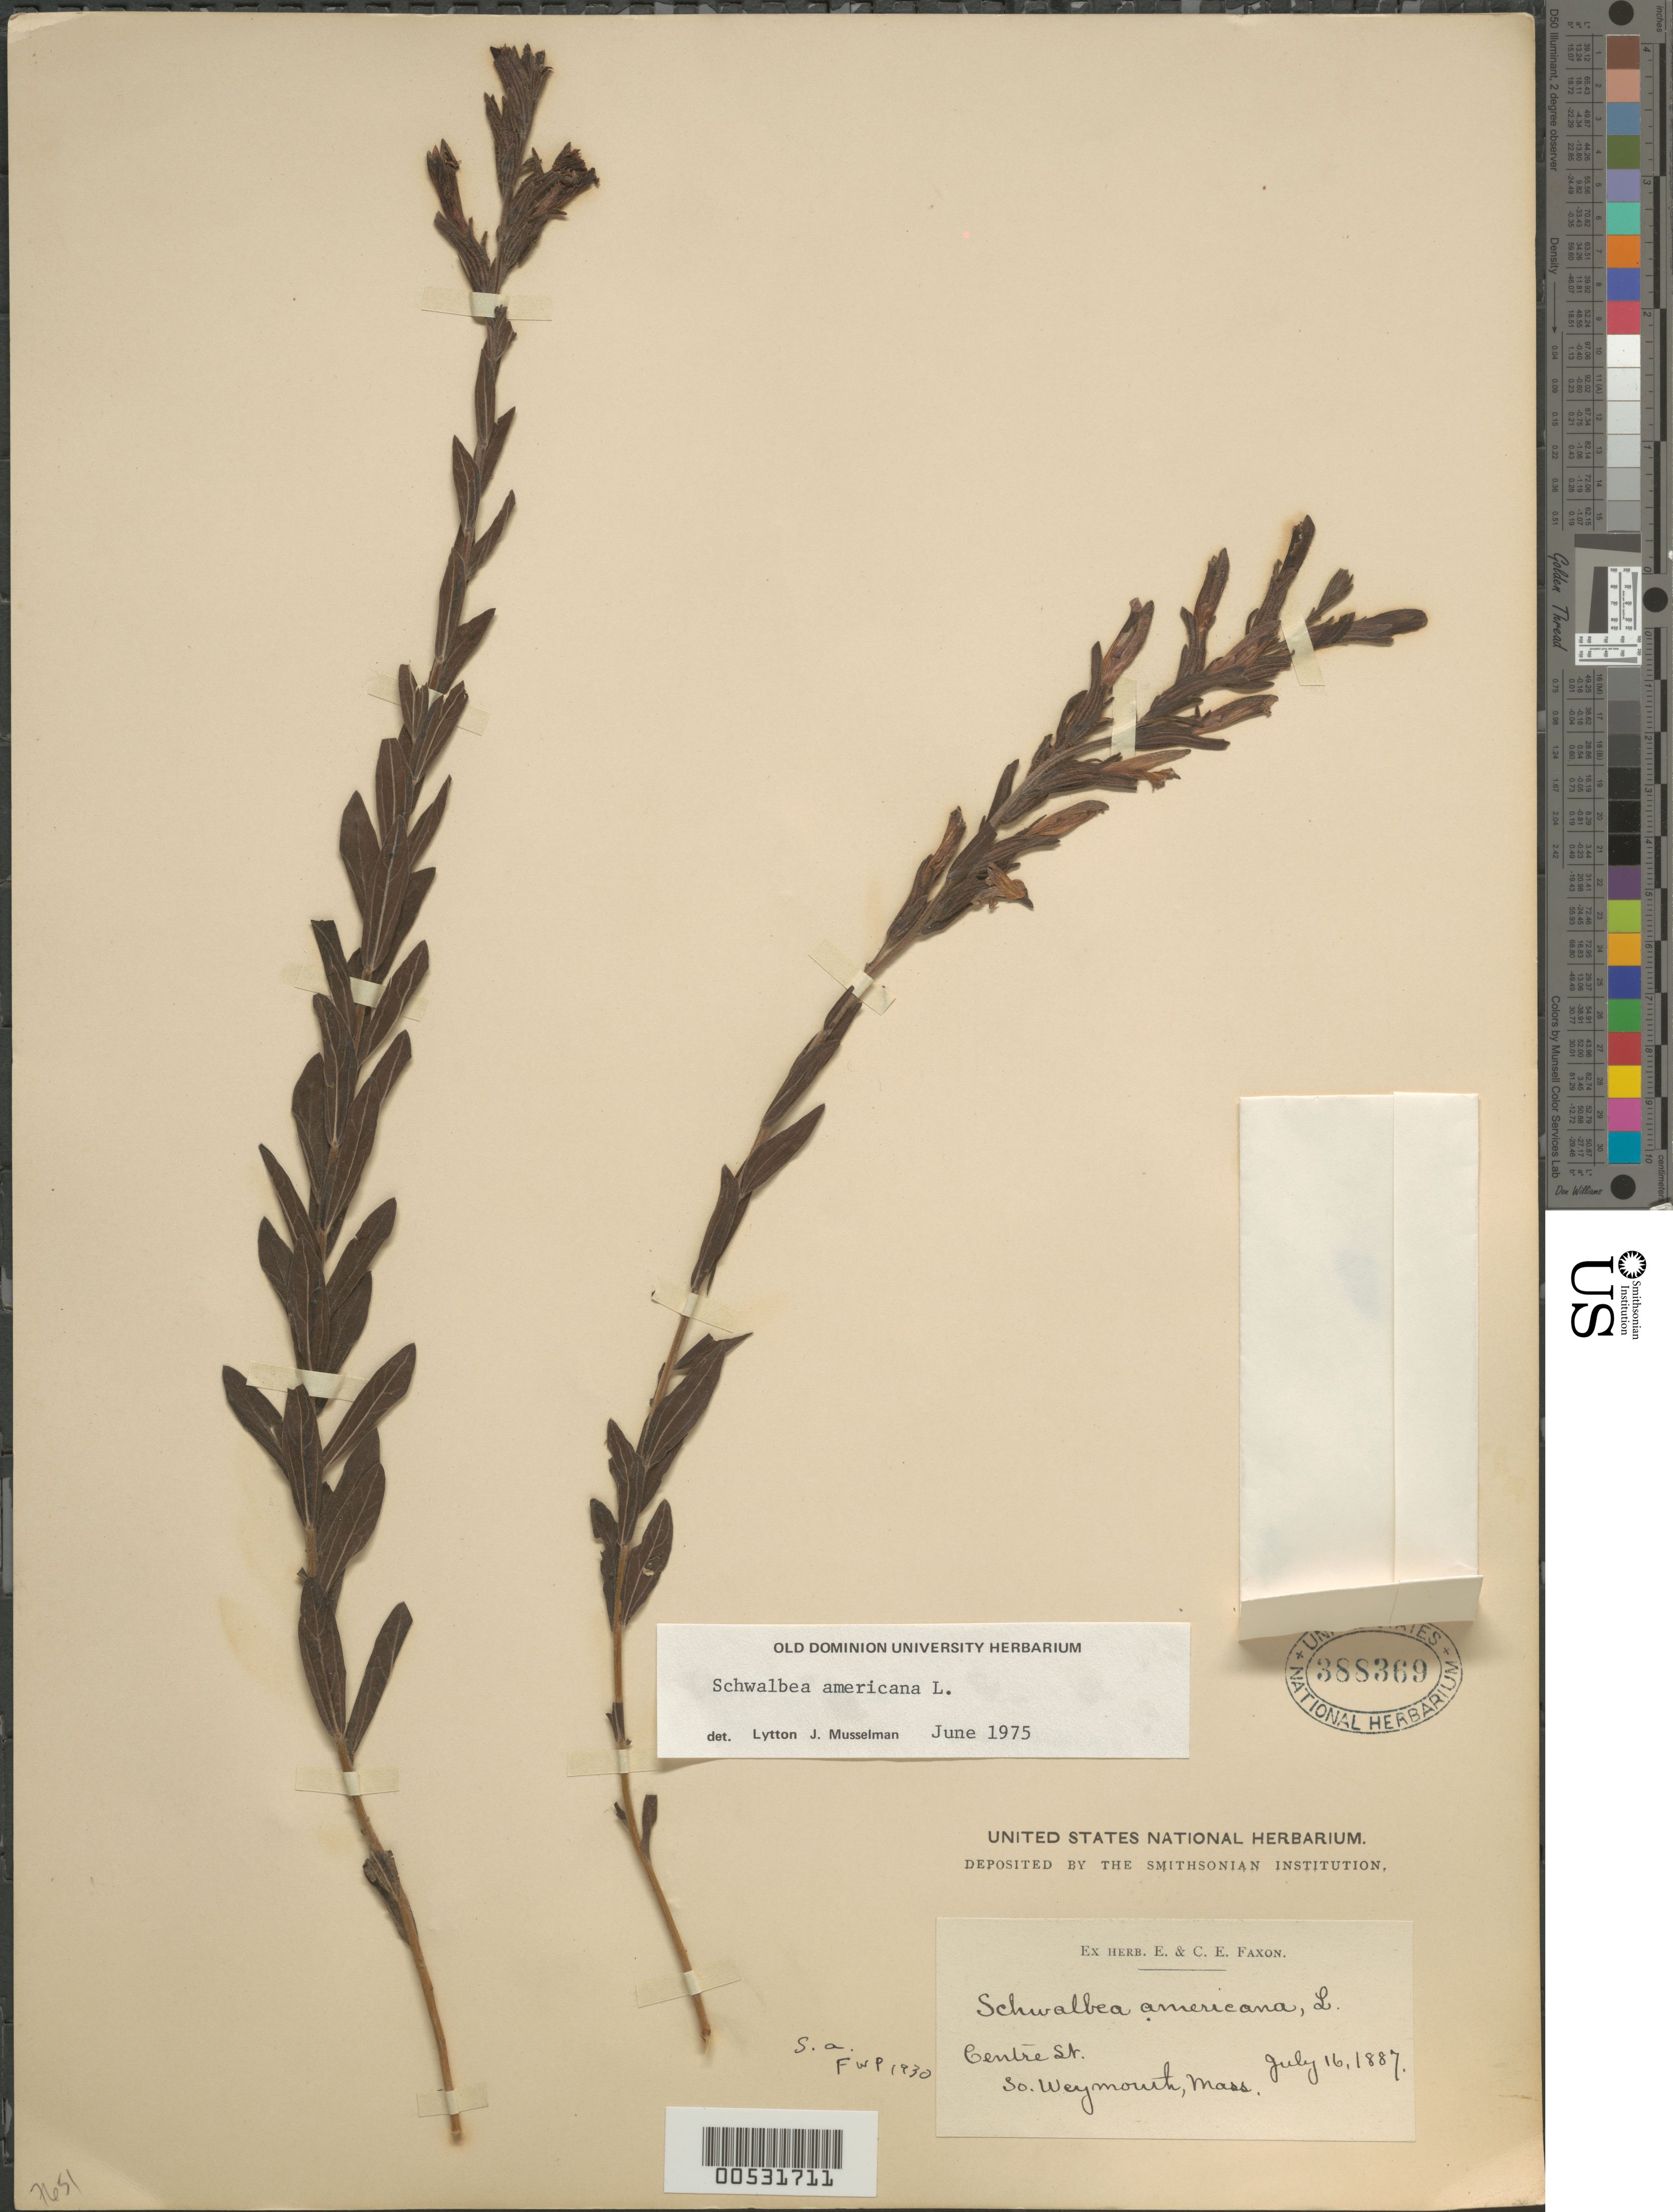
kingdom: Plantae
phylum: Tracheophyta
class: Magnoliopsida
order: Lamiales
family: Orobanchaceae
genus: Schwalbea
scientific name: Schwalbea americana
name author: L.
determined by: Musselman, Lytton J.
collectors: ex herb. E. & C.E. Faxon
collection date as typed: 16 Jul 1887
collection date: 1887-07-16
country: United States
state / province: Massachusetts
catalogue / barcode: US 388369